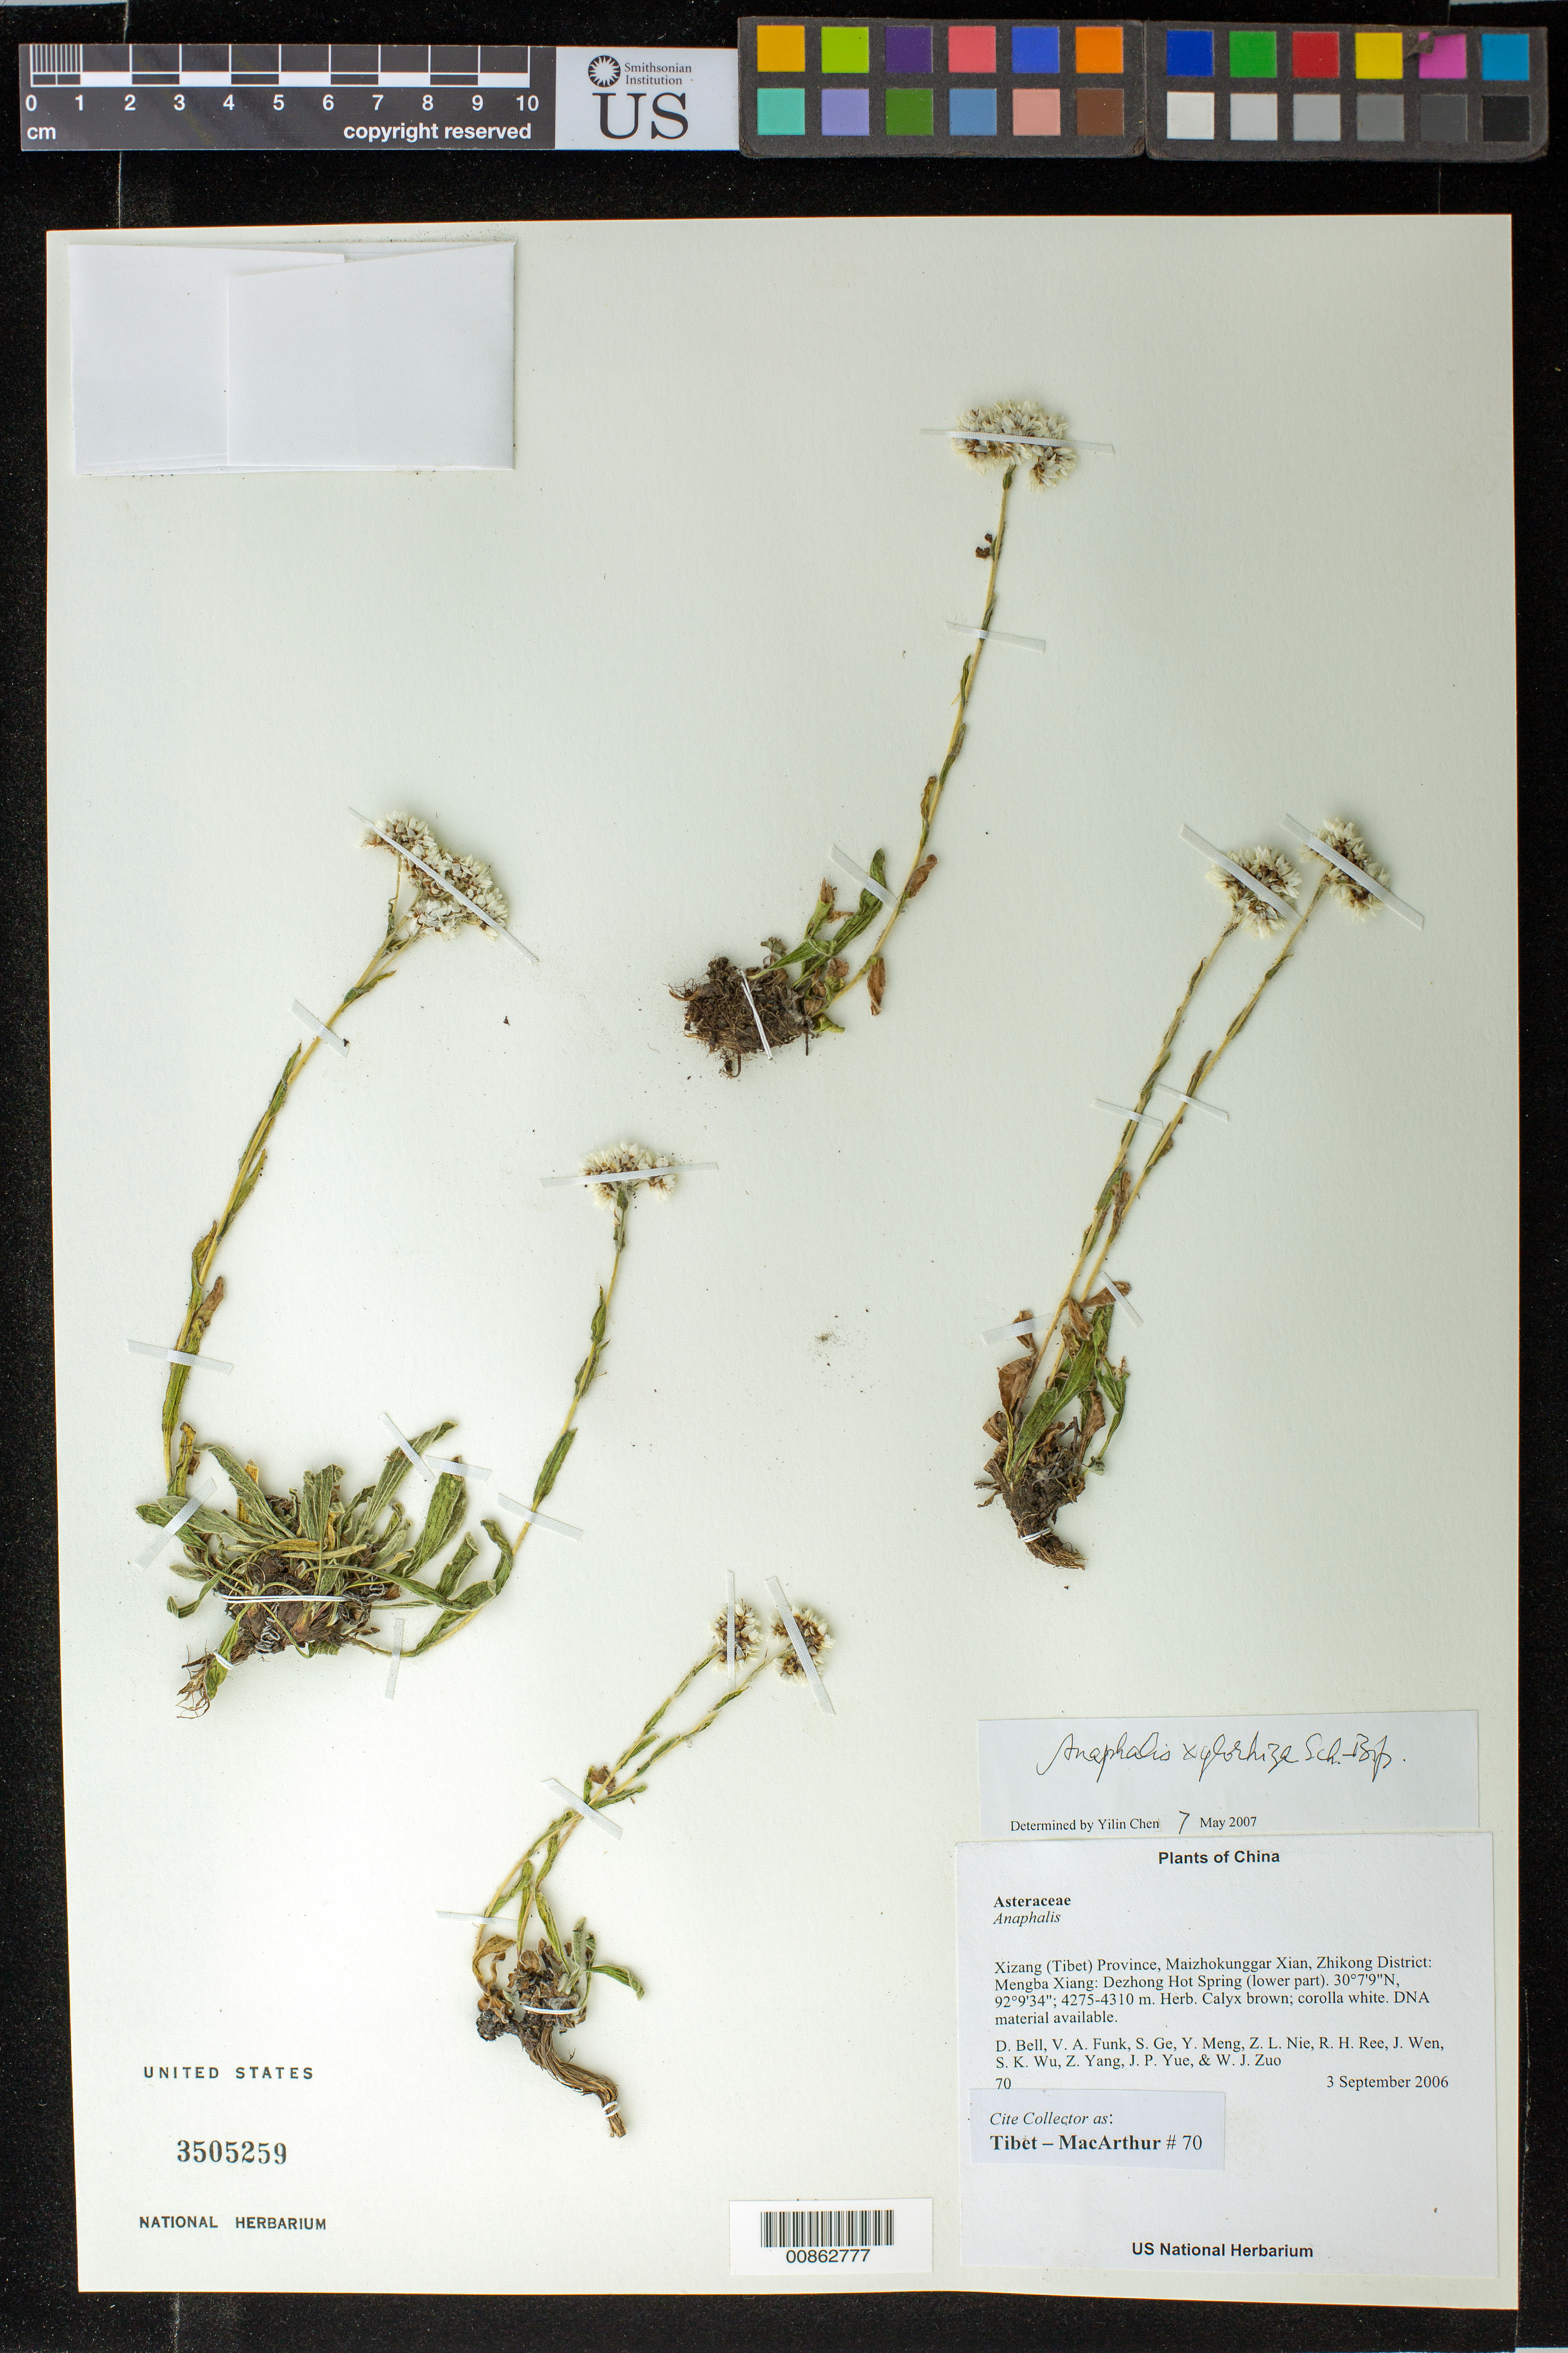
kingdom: Plantae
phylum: Tracheophyta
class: Magnoliopsida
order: Asterales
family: Asteraceae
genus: Anaphalis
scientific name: Anaphalis xylorhiza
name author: Sch. Bip. ex Hook. f.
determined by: Yilin Chen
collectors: Tibet-MacArthur, D. A. Bell, V. Funk, S. Ge, Y. Meng, Z. Nie, R. Ree, J. Wen, S. K. Wu, Z. Yang, J. Yue & W. Zuo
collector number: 70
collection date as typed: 03 Sep 2006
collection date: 2006-09-03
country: China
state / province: Xizang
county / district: Maizhokunggar Xian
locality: Zhikong District: Mengba Xiang:Dezhong Hot Spring (lower part).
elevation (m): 4275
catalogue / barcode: US 3505259